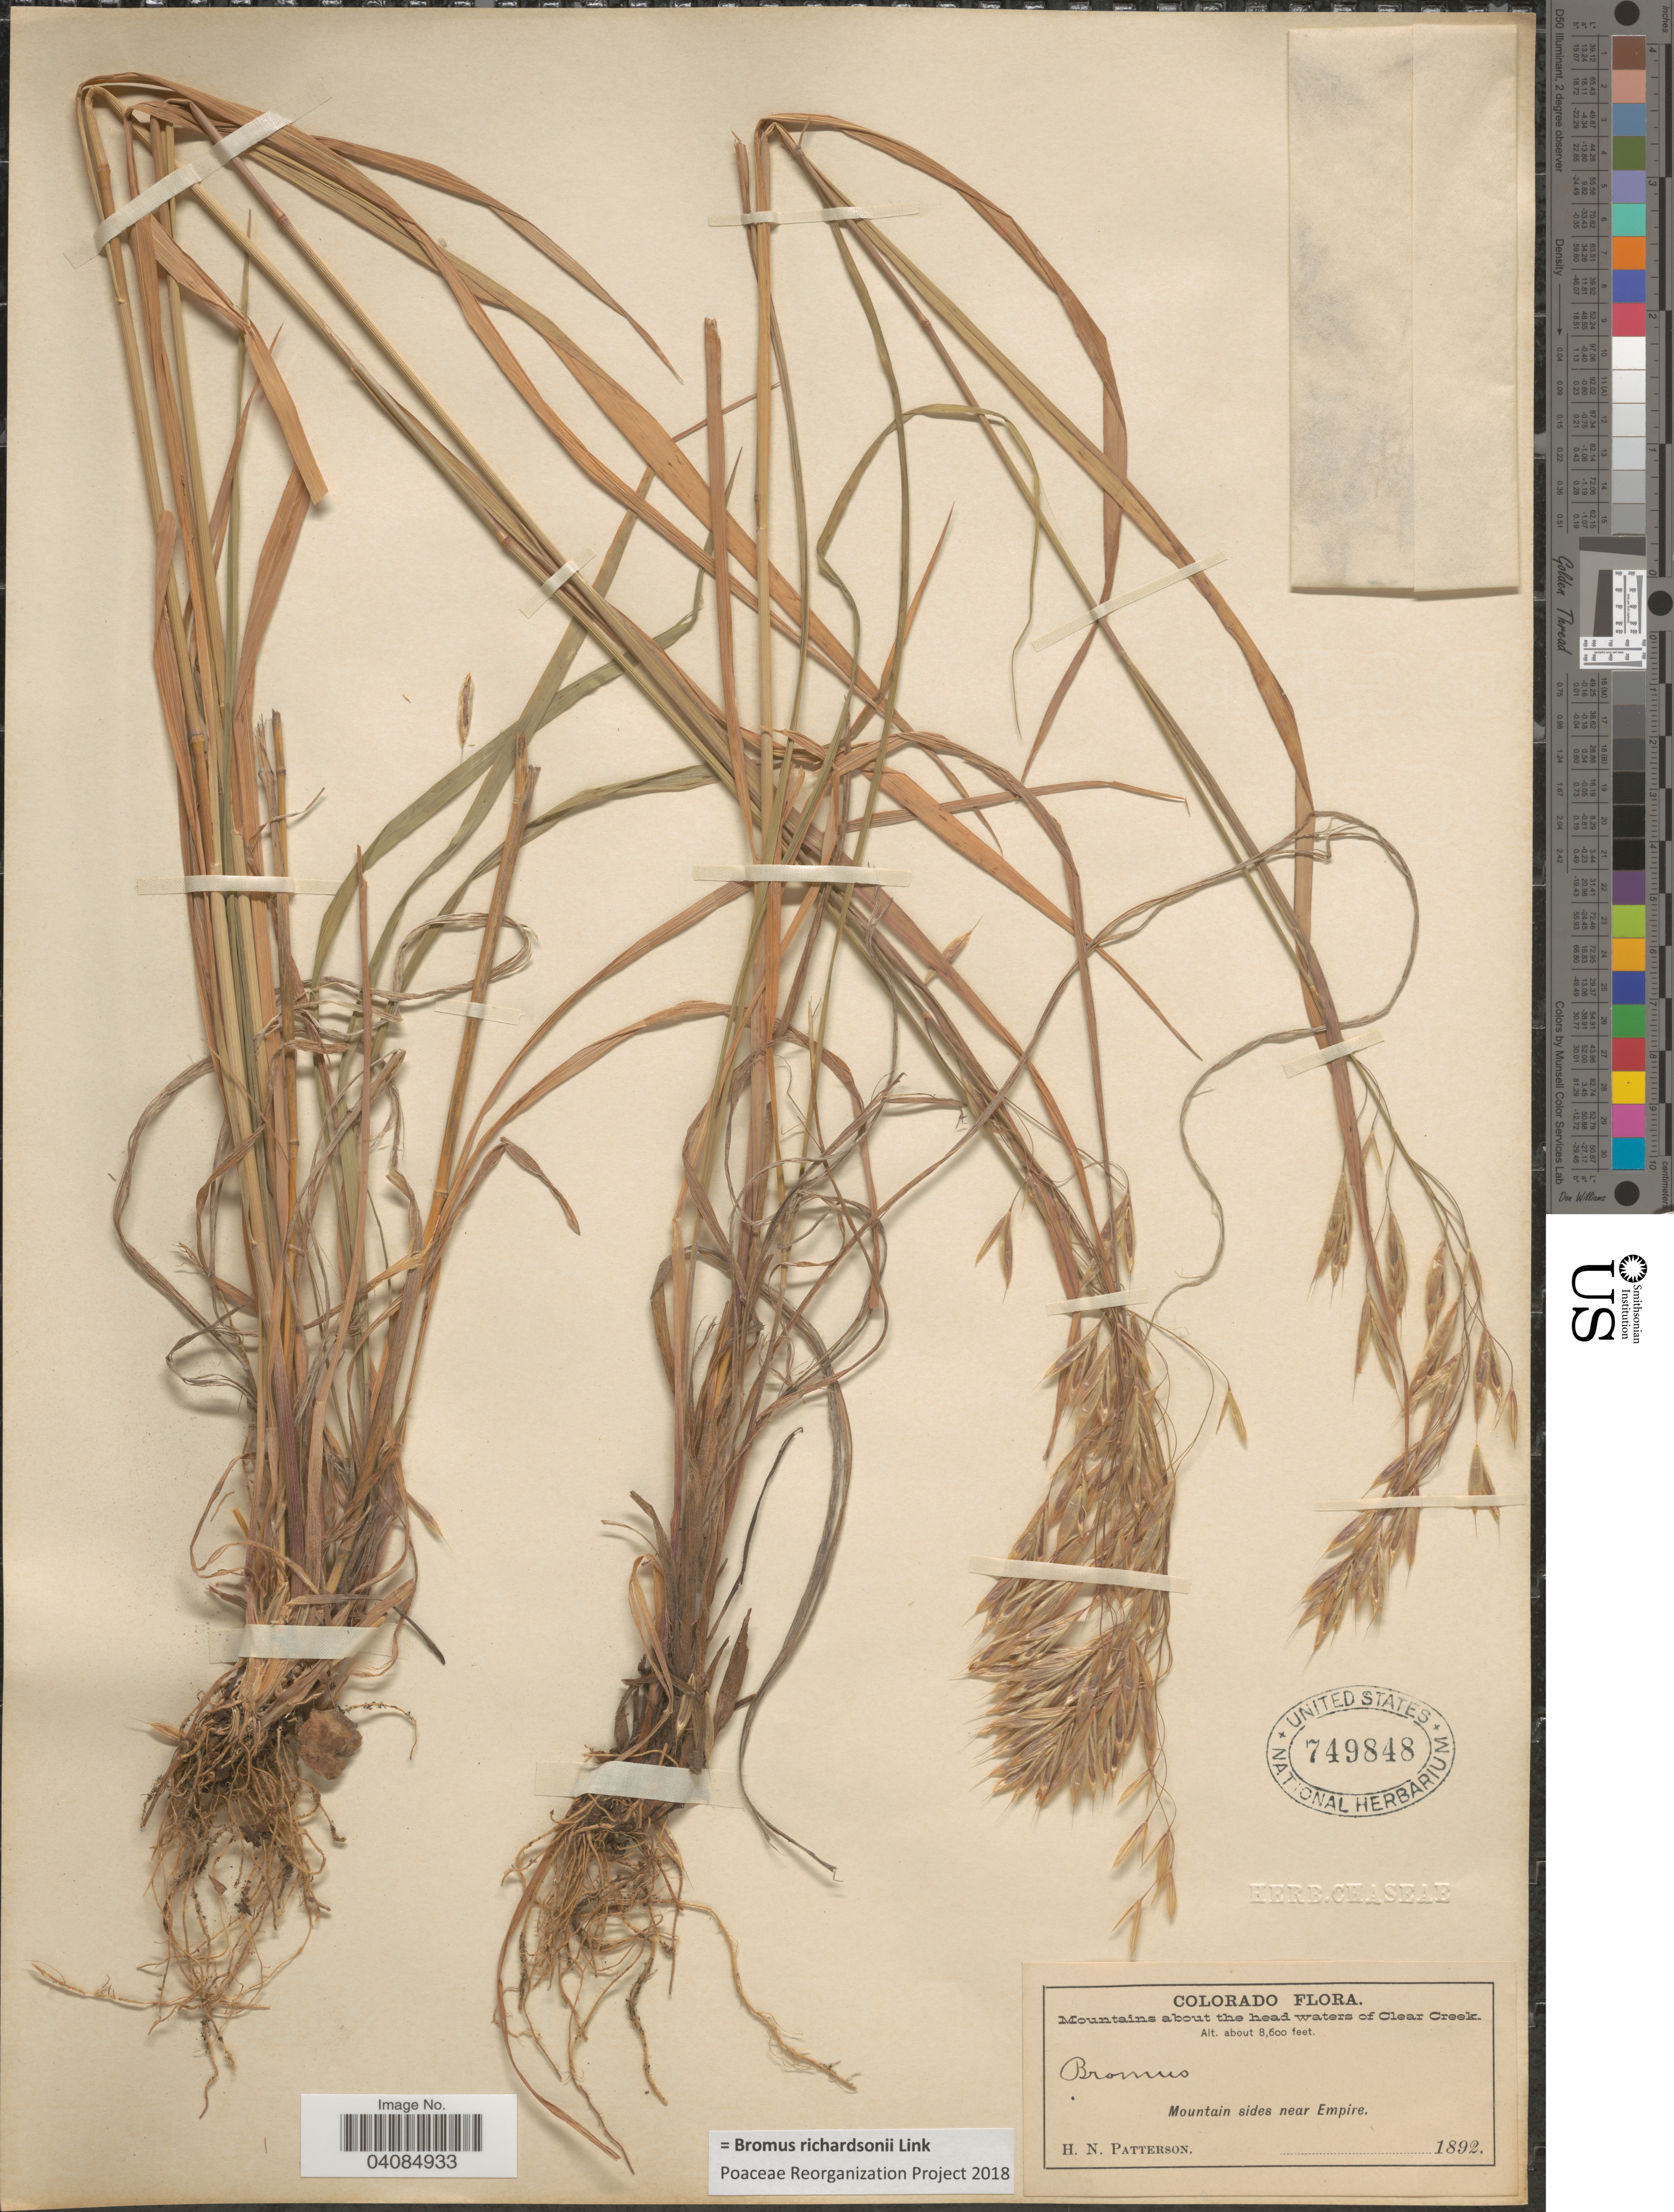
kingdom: Plantae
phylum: Tracheophyta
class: Liliopsida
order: Poales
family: Poaceae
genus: Bromus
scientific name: Bromus racemosus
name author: L.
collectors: H. N. Patterson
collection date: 1892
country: United States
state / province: Colorado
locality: Mountains about the head waters of Clear Creek. Mountain sides near Empire.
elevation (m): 2621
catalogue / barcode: US 749848